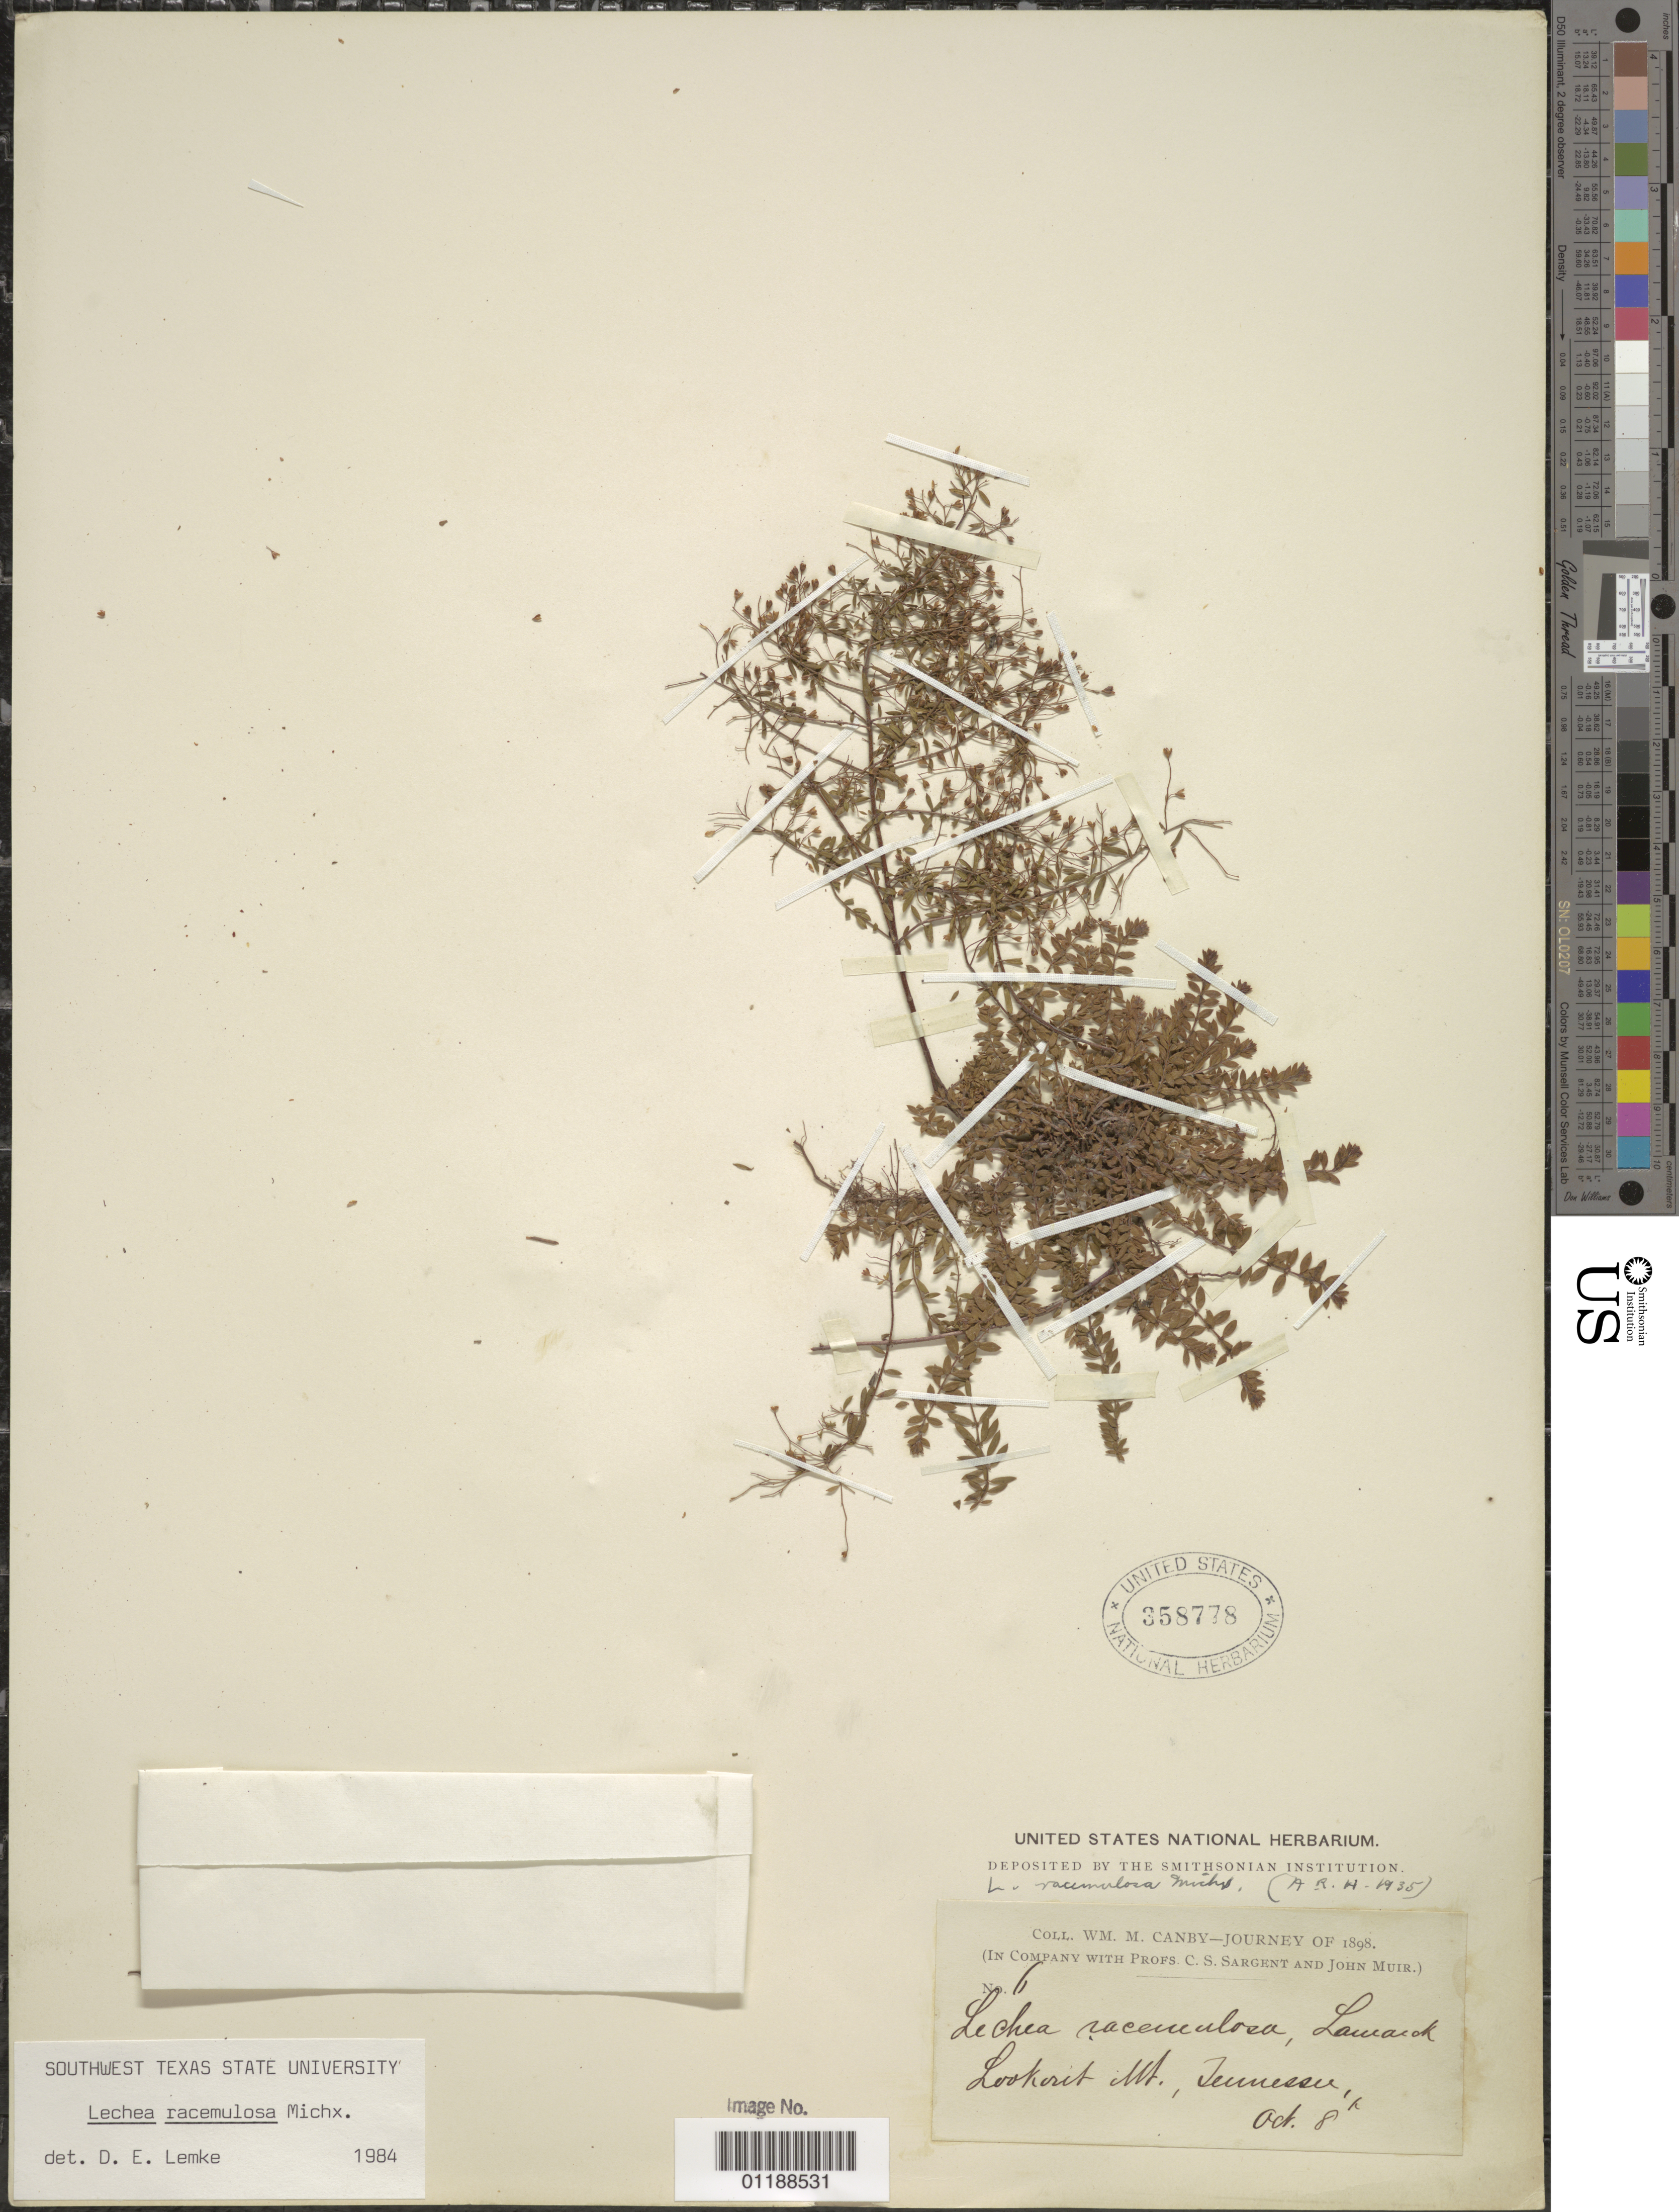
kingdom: Plantae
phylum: Tracheophyta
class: Magnoliopsida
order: Malvales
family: Cistaceae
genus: Lechea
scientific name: Lechea racemulosa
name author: Michx.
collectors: W. M. Canby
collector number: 6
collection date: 1898-10-08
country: United States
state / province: Tennessee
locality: Lookout Mt.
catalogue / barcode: US 358778